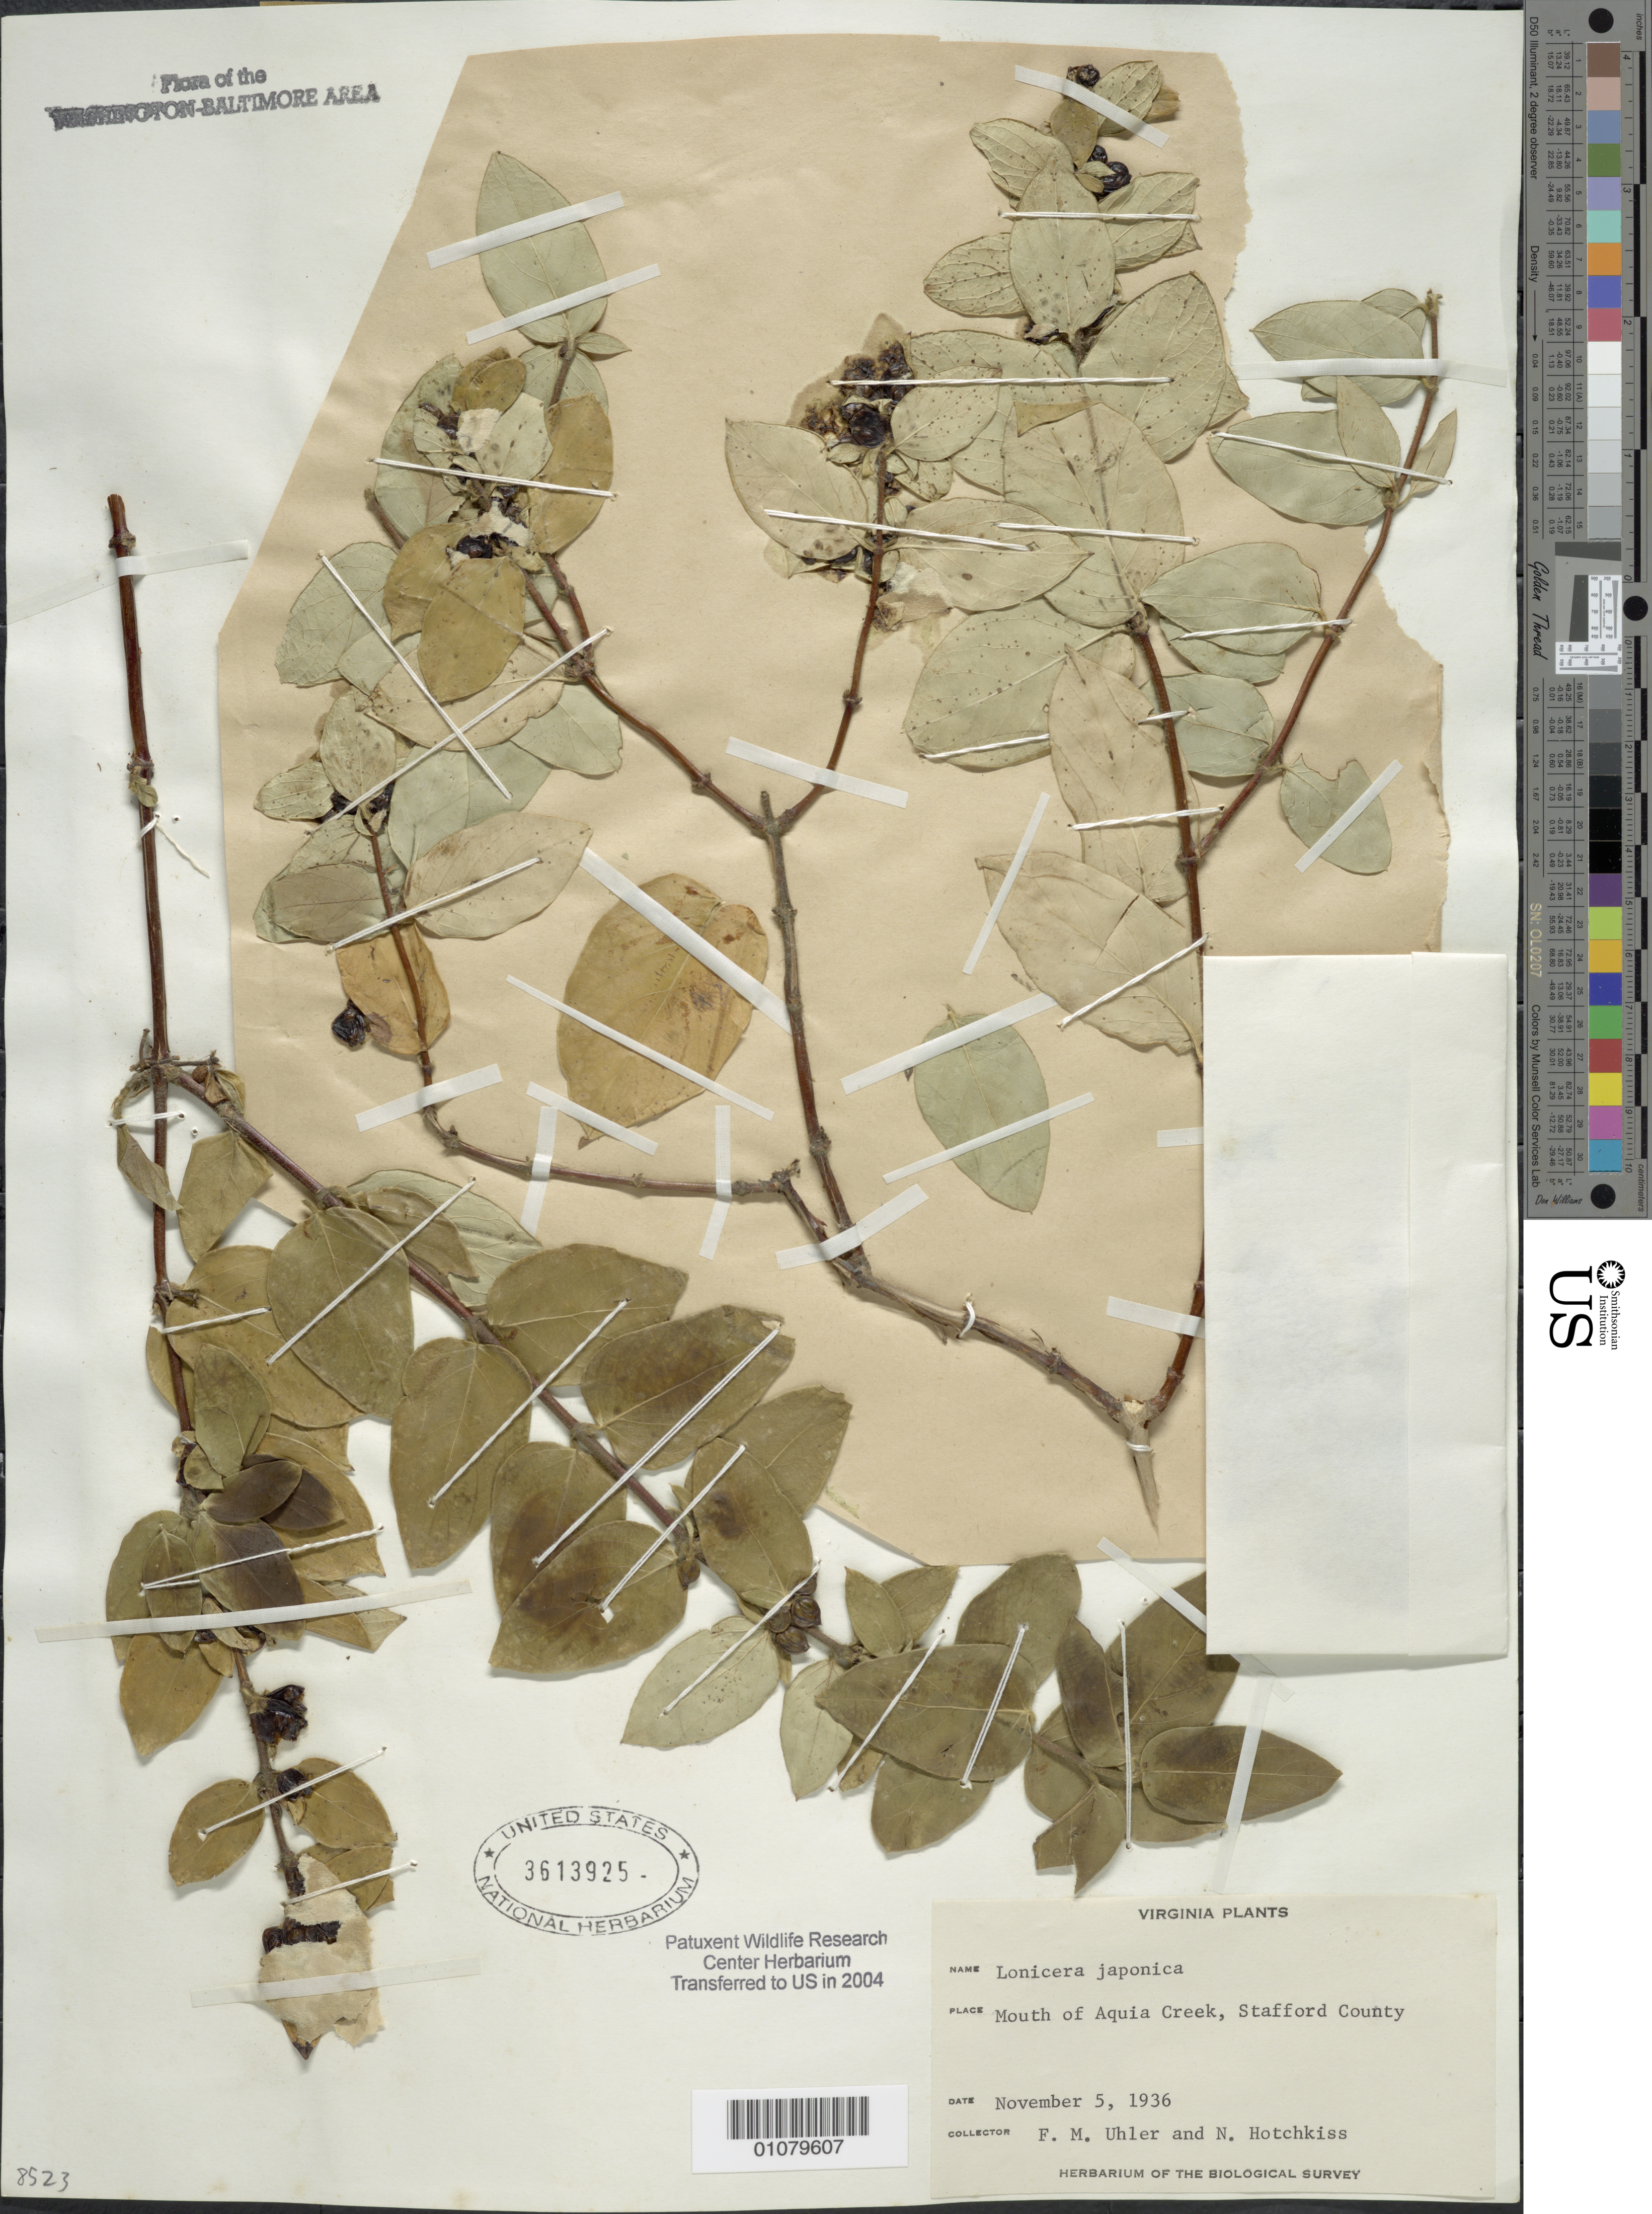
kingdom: Plantae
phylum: Tracheophyta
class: Magnoliopsida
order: Dipsacales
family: Caprifoliaceae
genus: Lonicera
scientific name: Lonicera japonica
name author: Thunb.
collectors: F. M. Uhler & N. Hotchkiss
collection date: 1936-11-05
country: United States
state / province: Virginia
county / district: Stafford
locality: Mouth of Aquia Creek.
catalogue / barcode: US 3613925